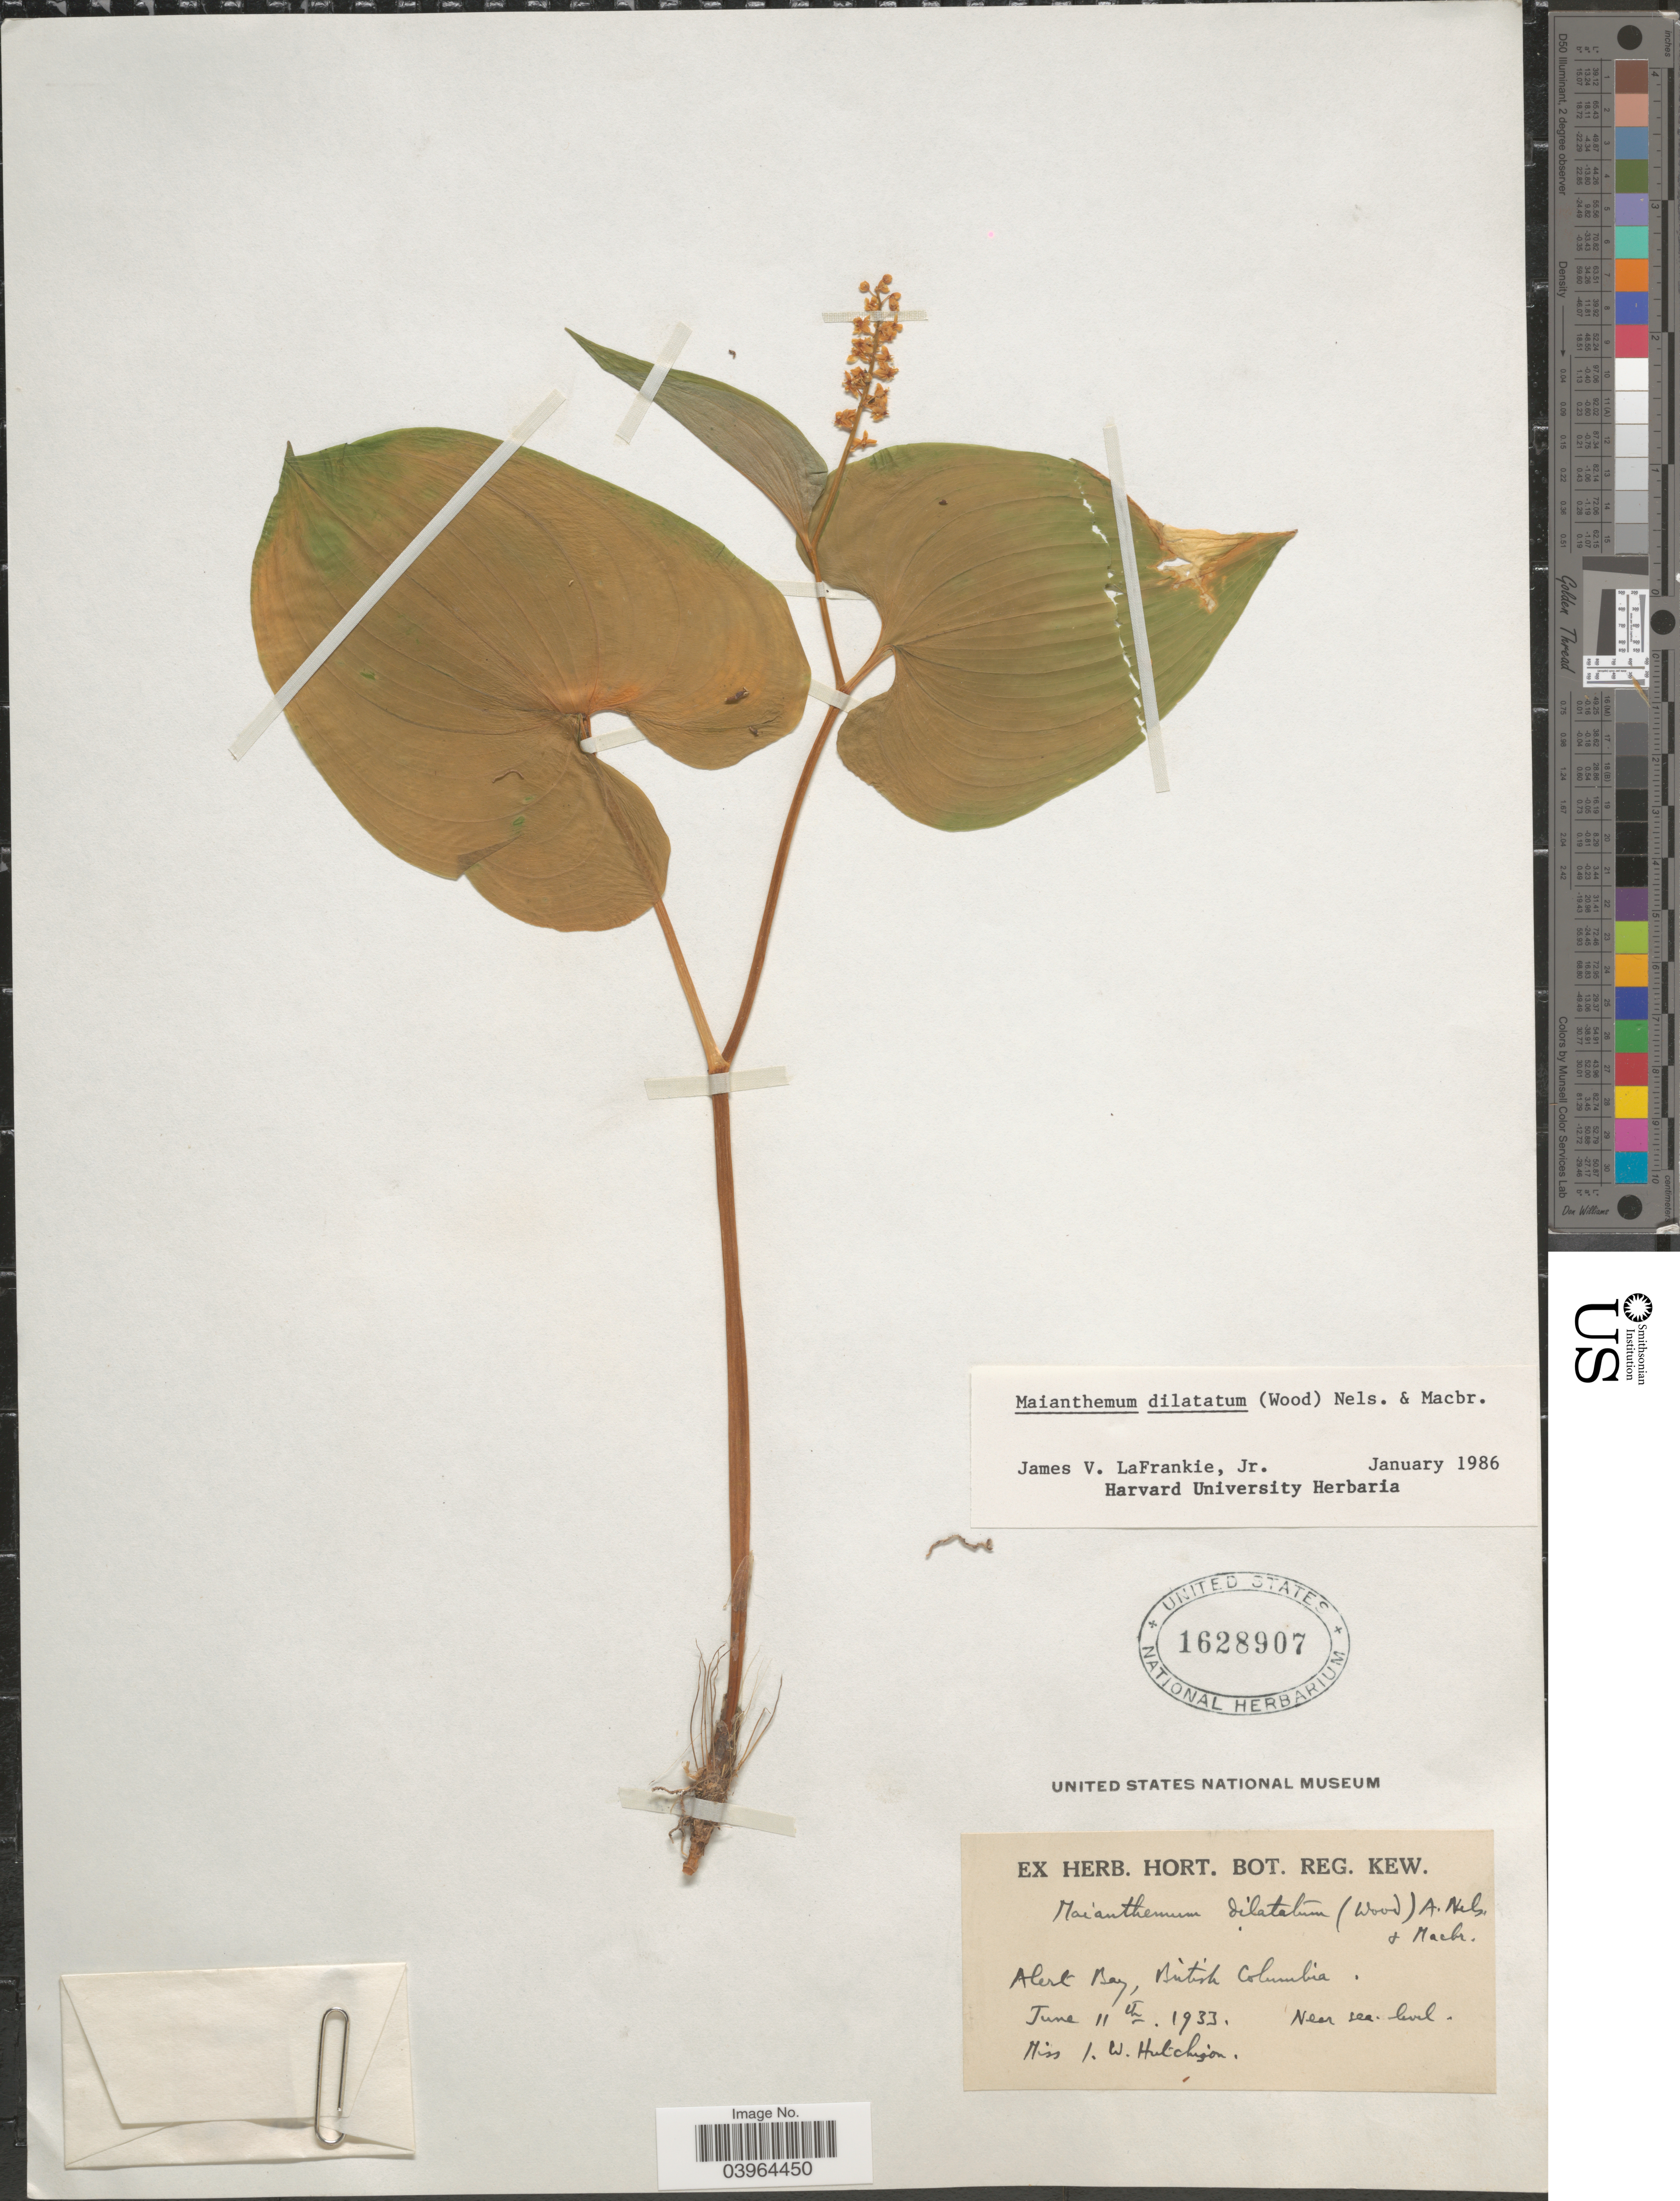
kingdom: Plantae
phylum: Tracheophyta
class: Liliopsida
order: Asparagales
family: Asparagaceae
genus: Maianthemum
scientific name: Maianthemum dilatatum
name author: (Alph. Wood) A. Nelson & J.F. Macbr.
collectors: I. W. Hutchison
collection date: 1933-06-11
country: Canada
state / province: British Columbia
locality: Alert Bay.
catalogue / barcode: US 1628907